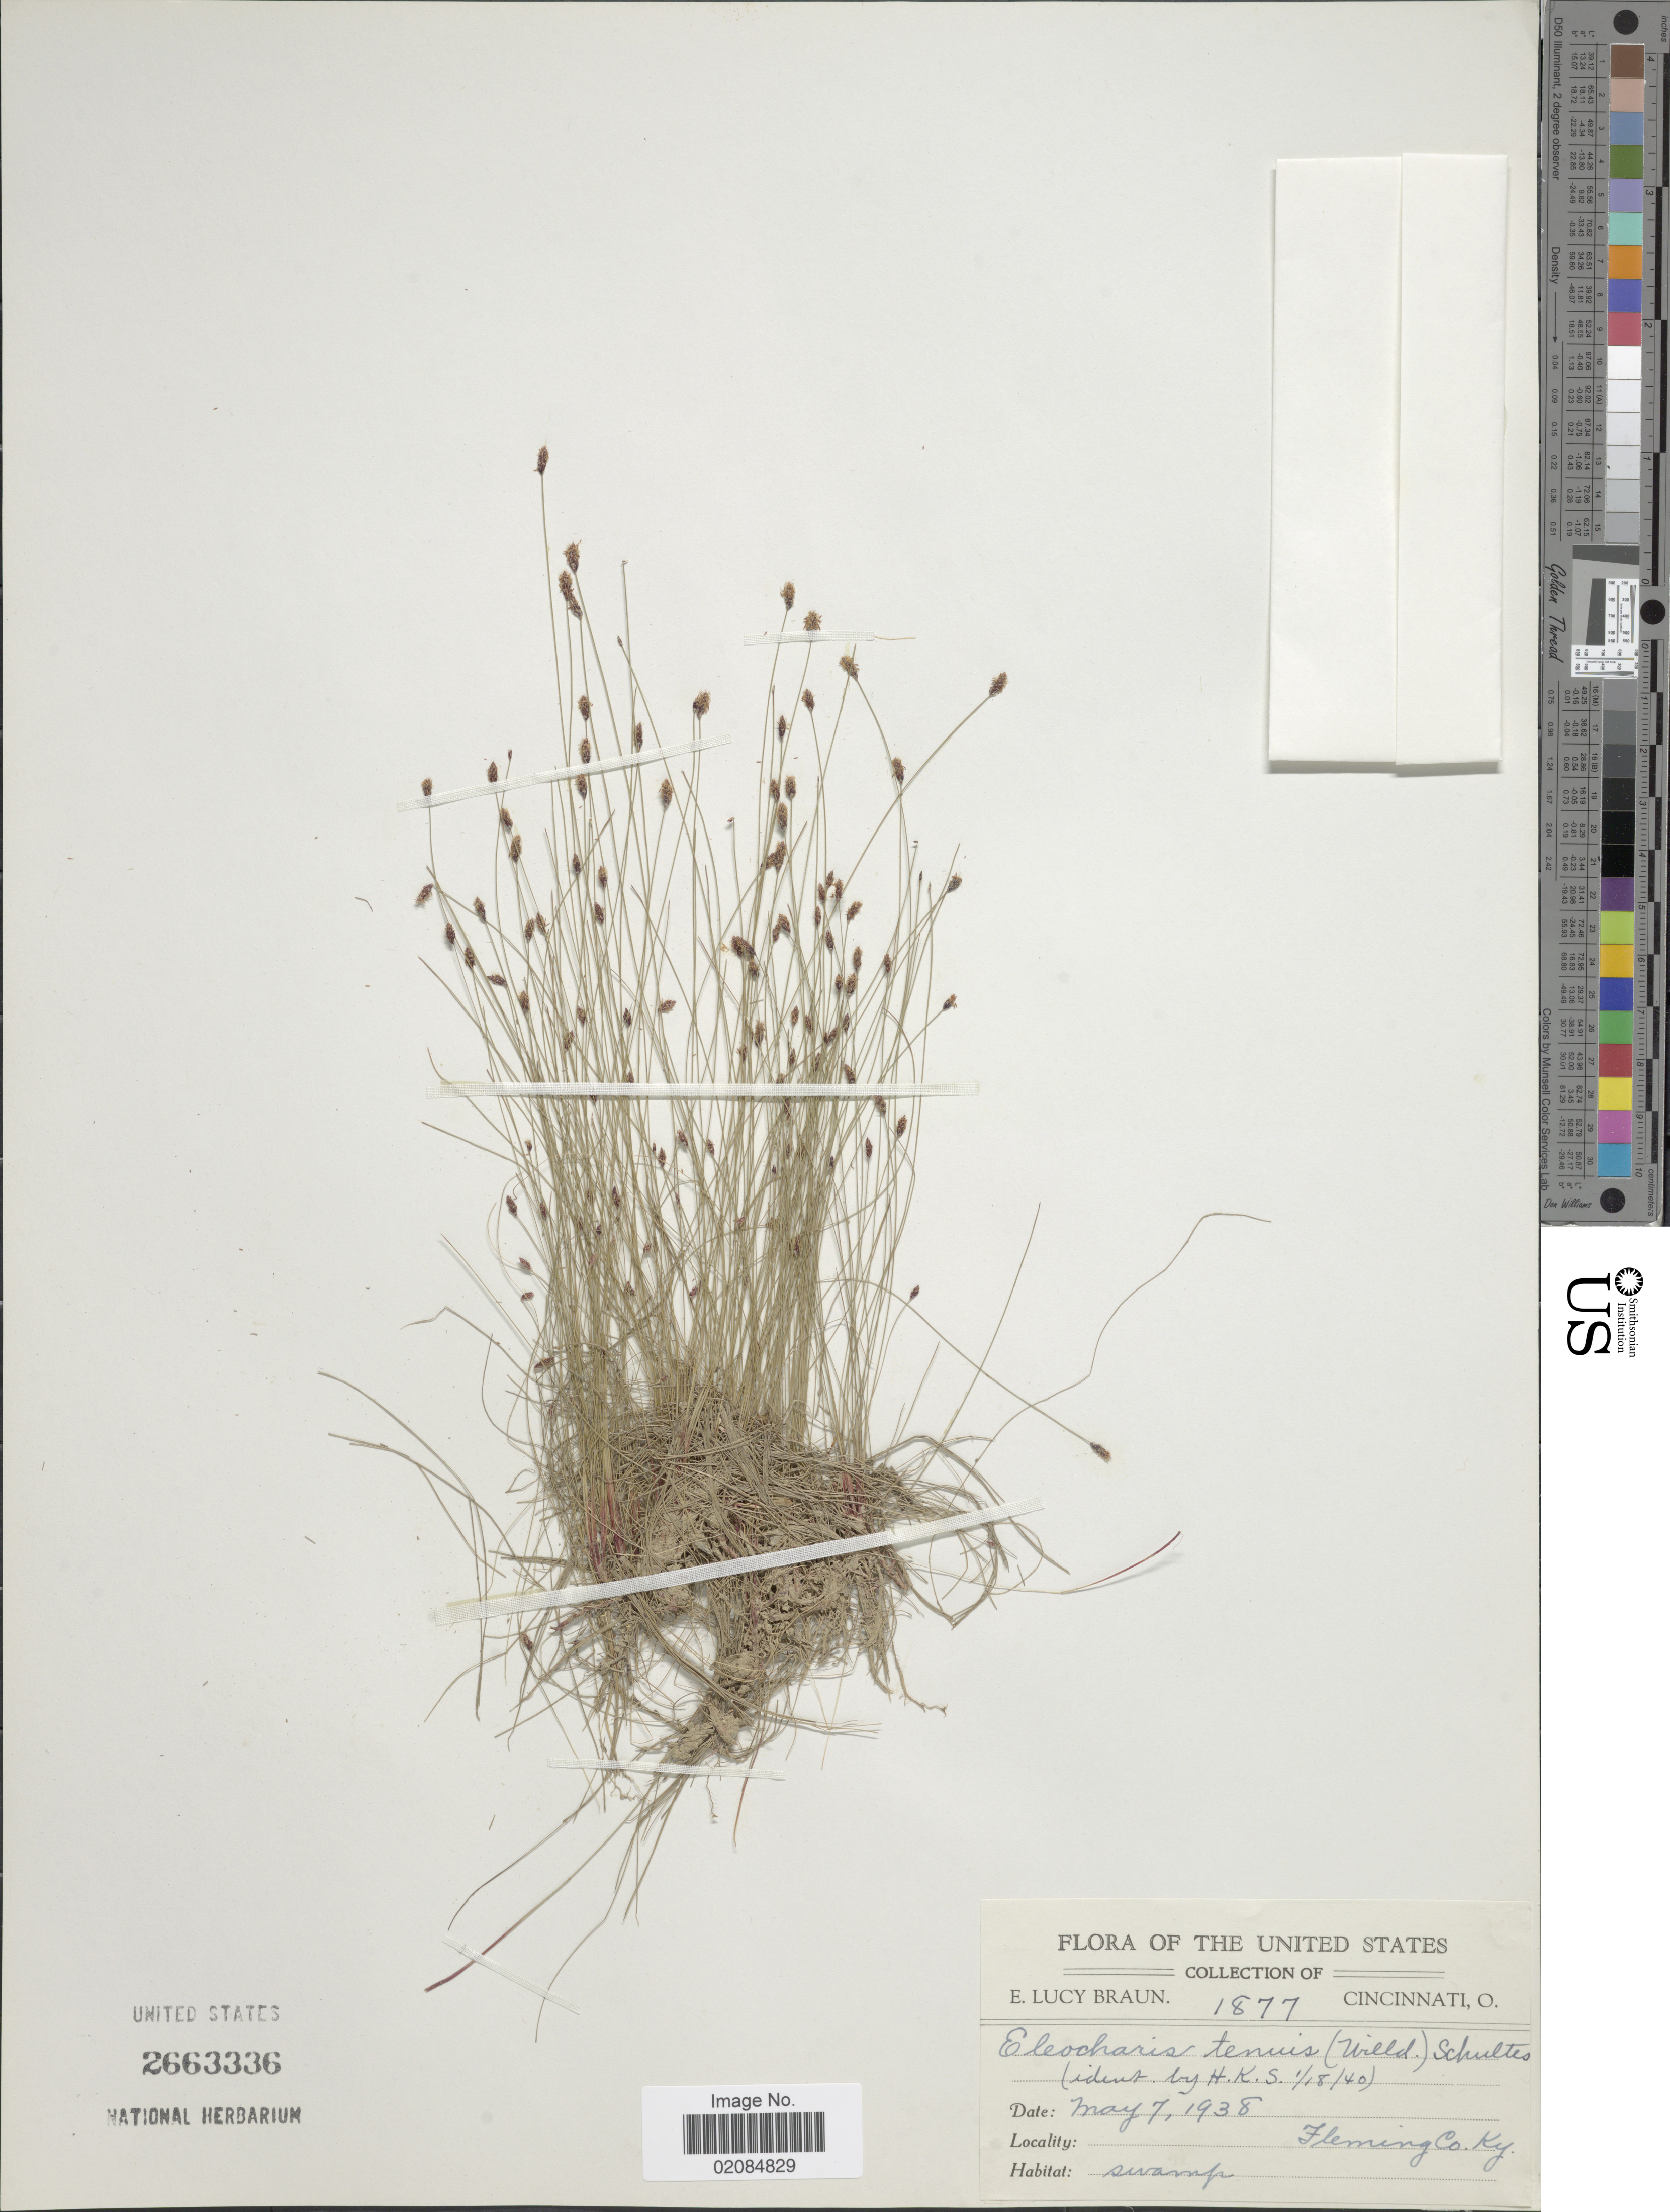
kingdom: Plantae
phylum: Tracheophyta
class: Liliopsida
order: Poales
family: Cyperaceae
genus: Eleocharis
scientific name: Eleocharis tenuis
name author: (Willd.) Schult.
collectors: E. L. Braun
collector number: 1877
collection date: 1938-05-07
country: United States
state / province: Kentucky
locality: Fleming Co. Ky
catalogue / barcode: US 2663336